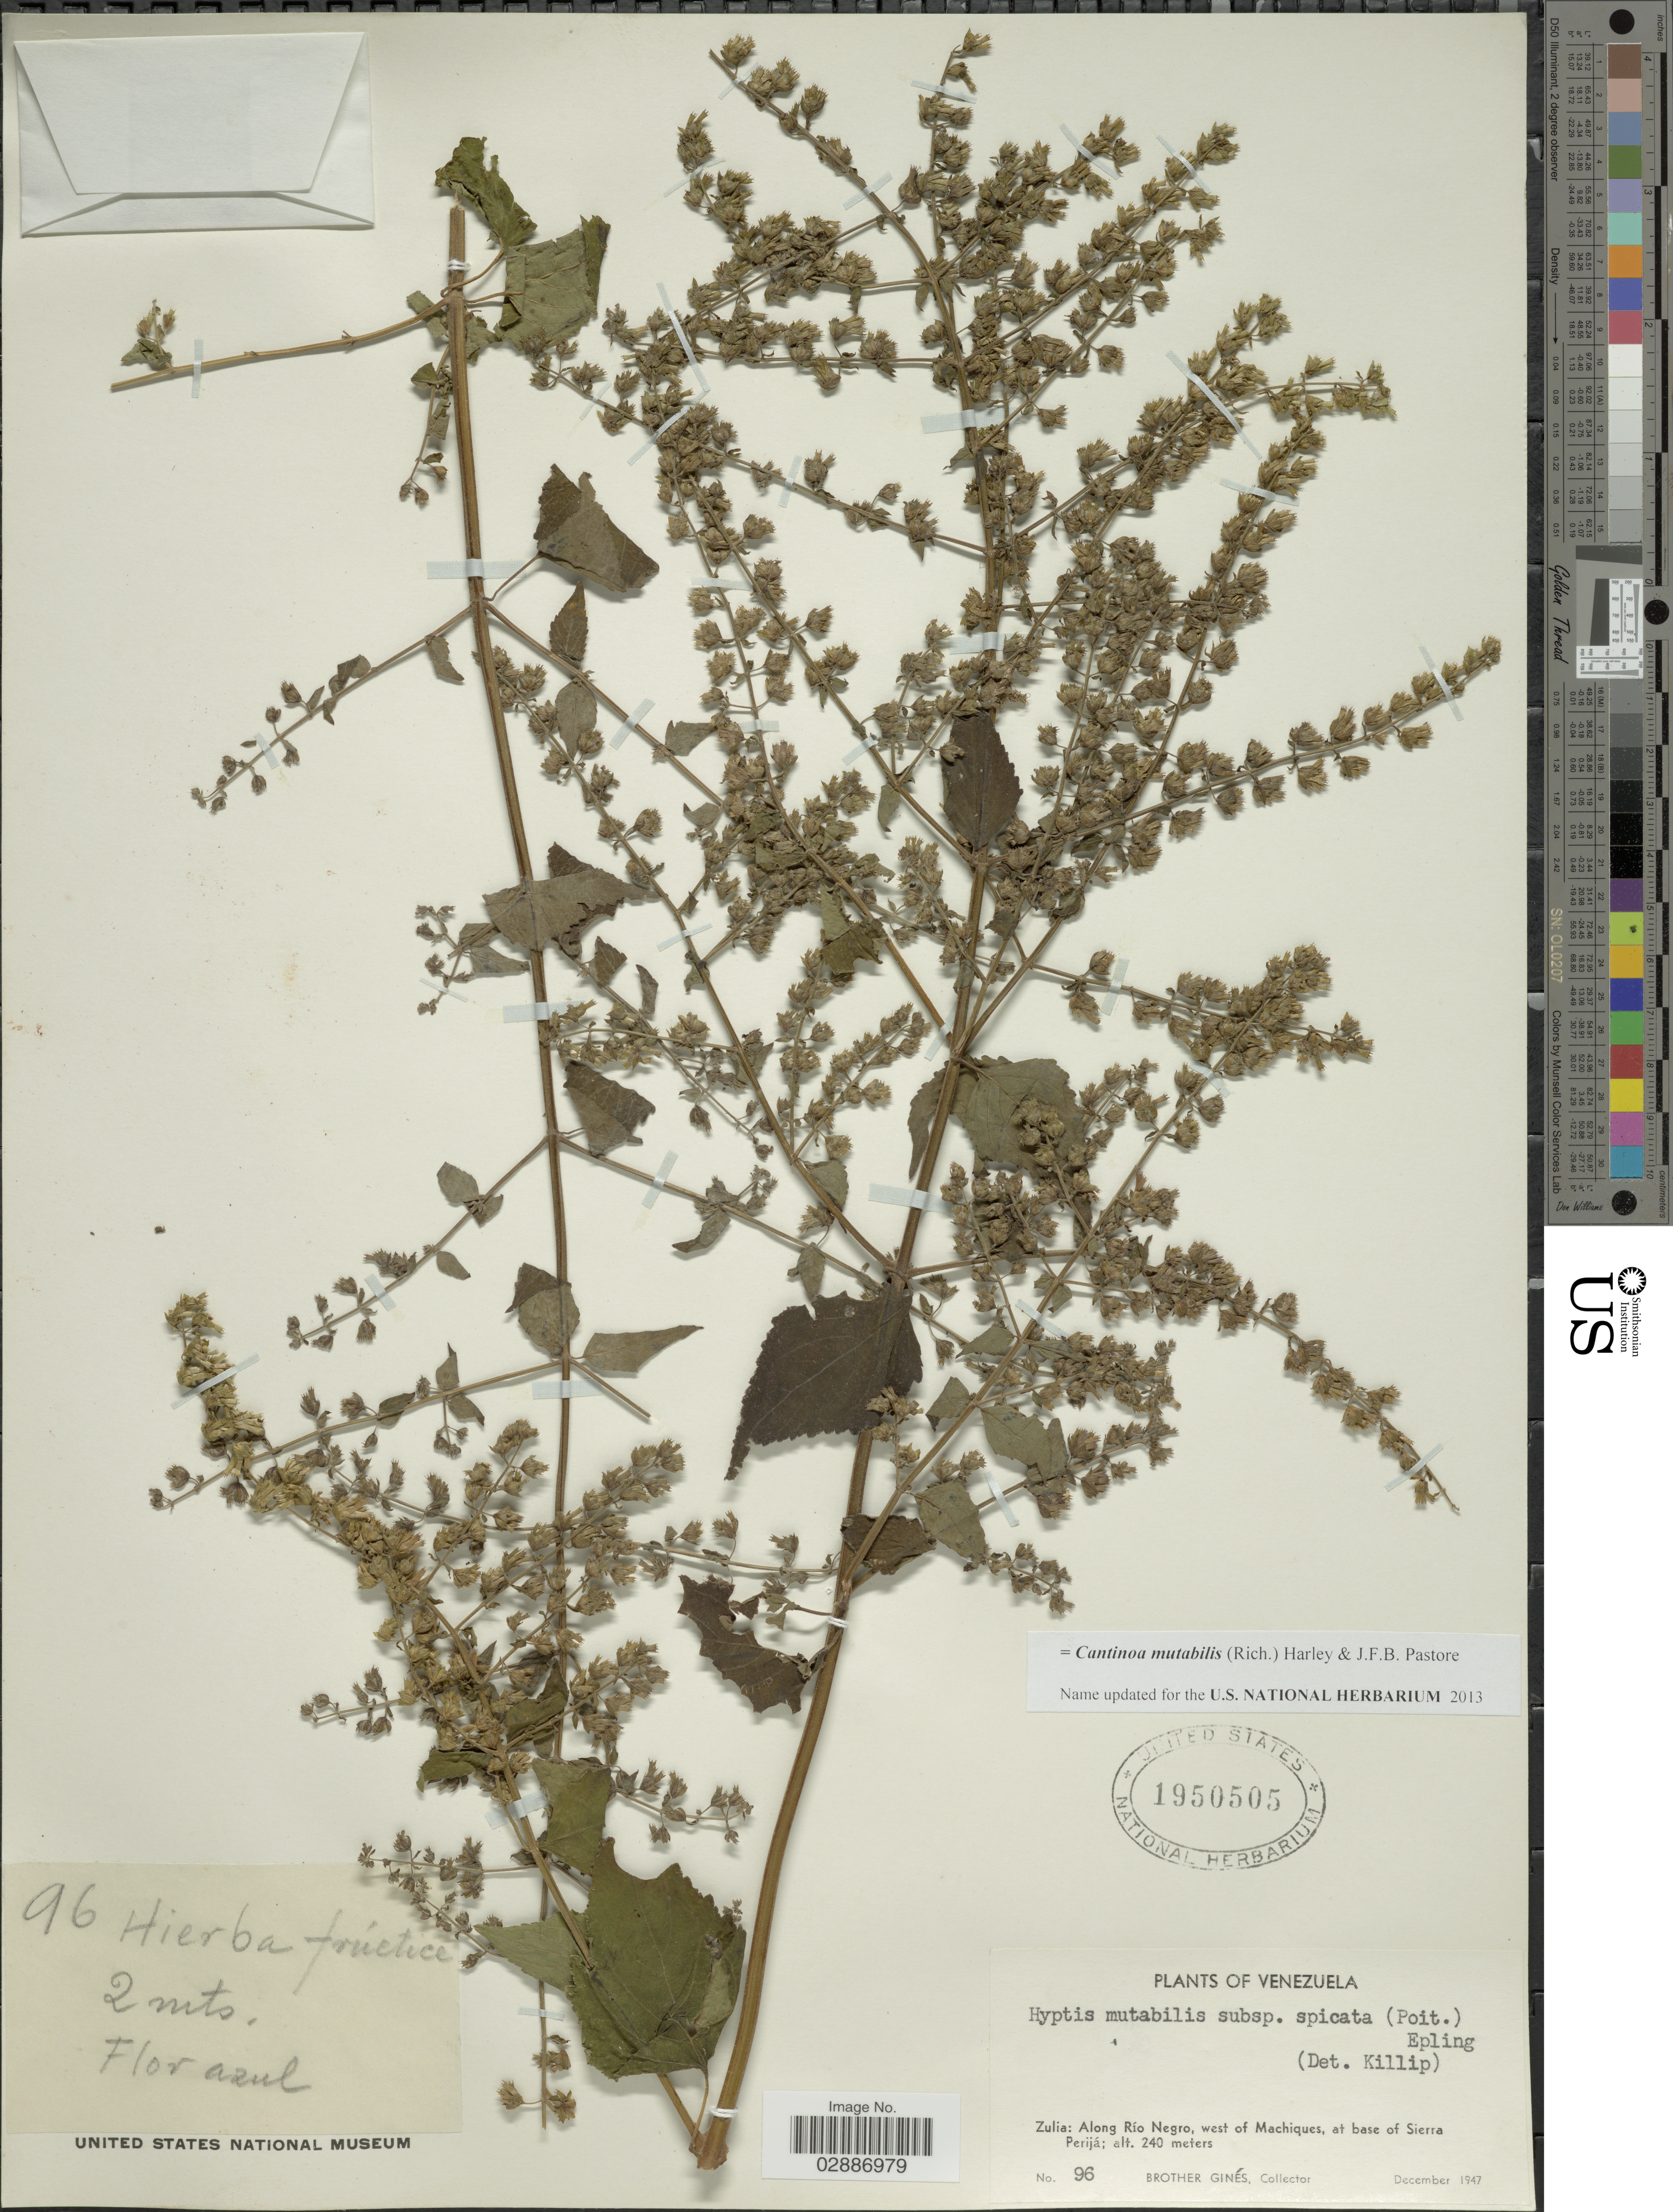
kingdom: Plantae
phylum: Tracheophyta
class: Magnoliopsida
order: Lamiales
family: Lamiaceae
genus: Cantinoa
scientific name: Cantinoa mutabilis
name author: (Epling) Harley & J.F.B. Pastore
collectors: Bro. Gines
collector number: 96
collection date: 1947-12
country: Venezuela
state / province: Zulia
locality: Along Río Negro, west of Machiques, at base of Sierra Perijá.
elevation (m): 240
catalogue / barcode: US 1950505